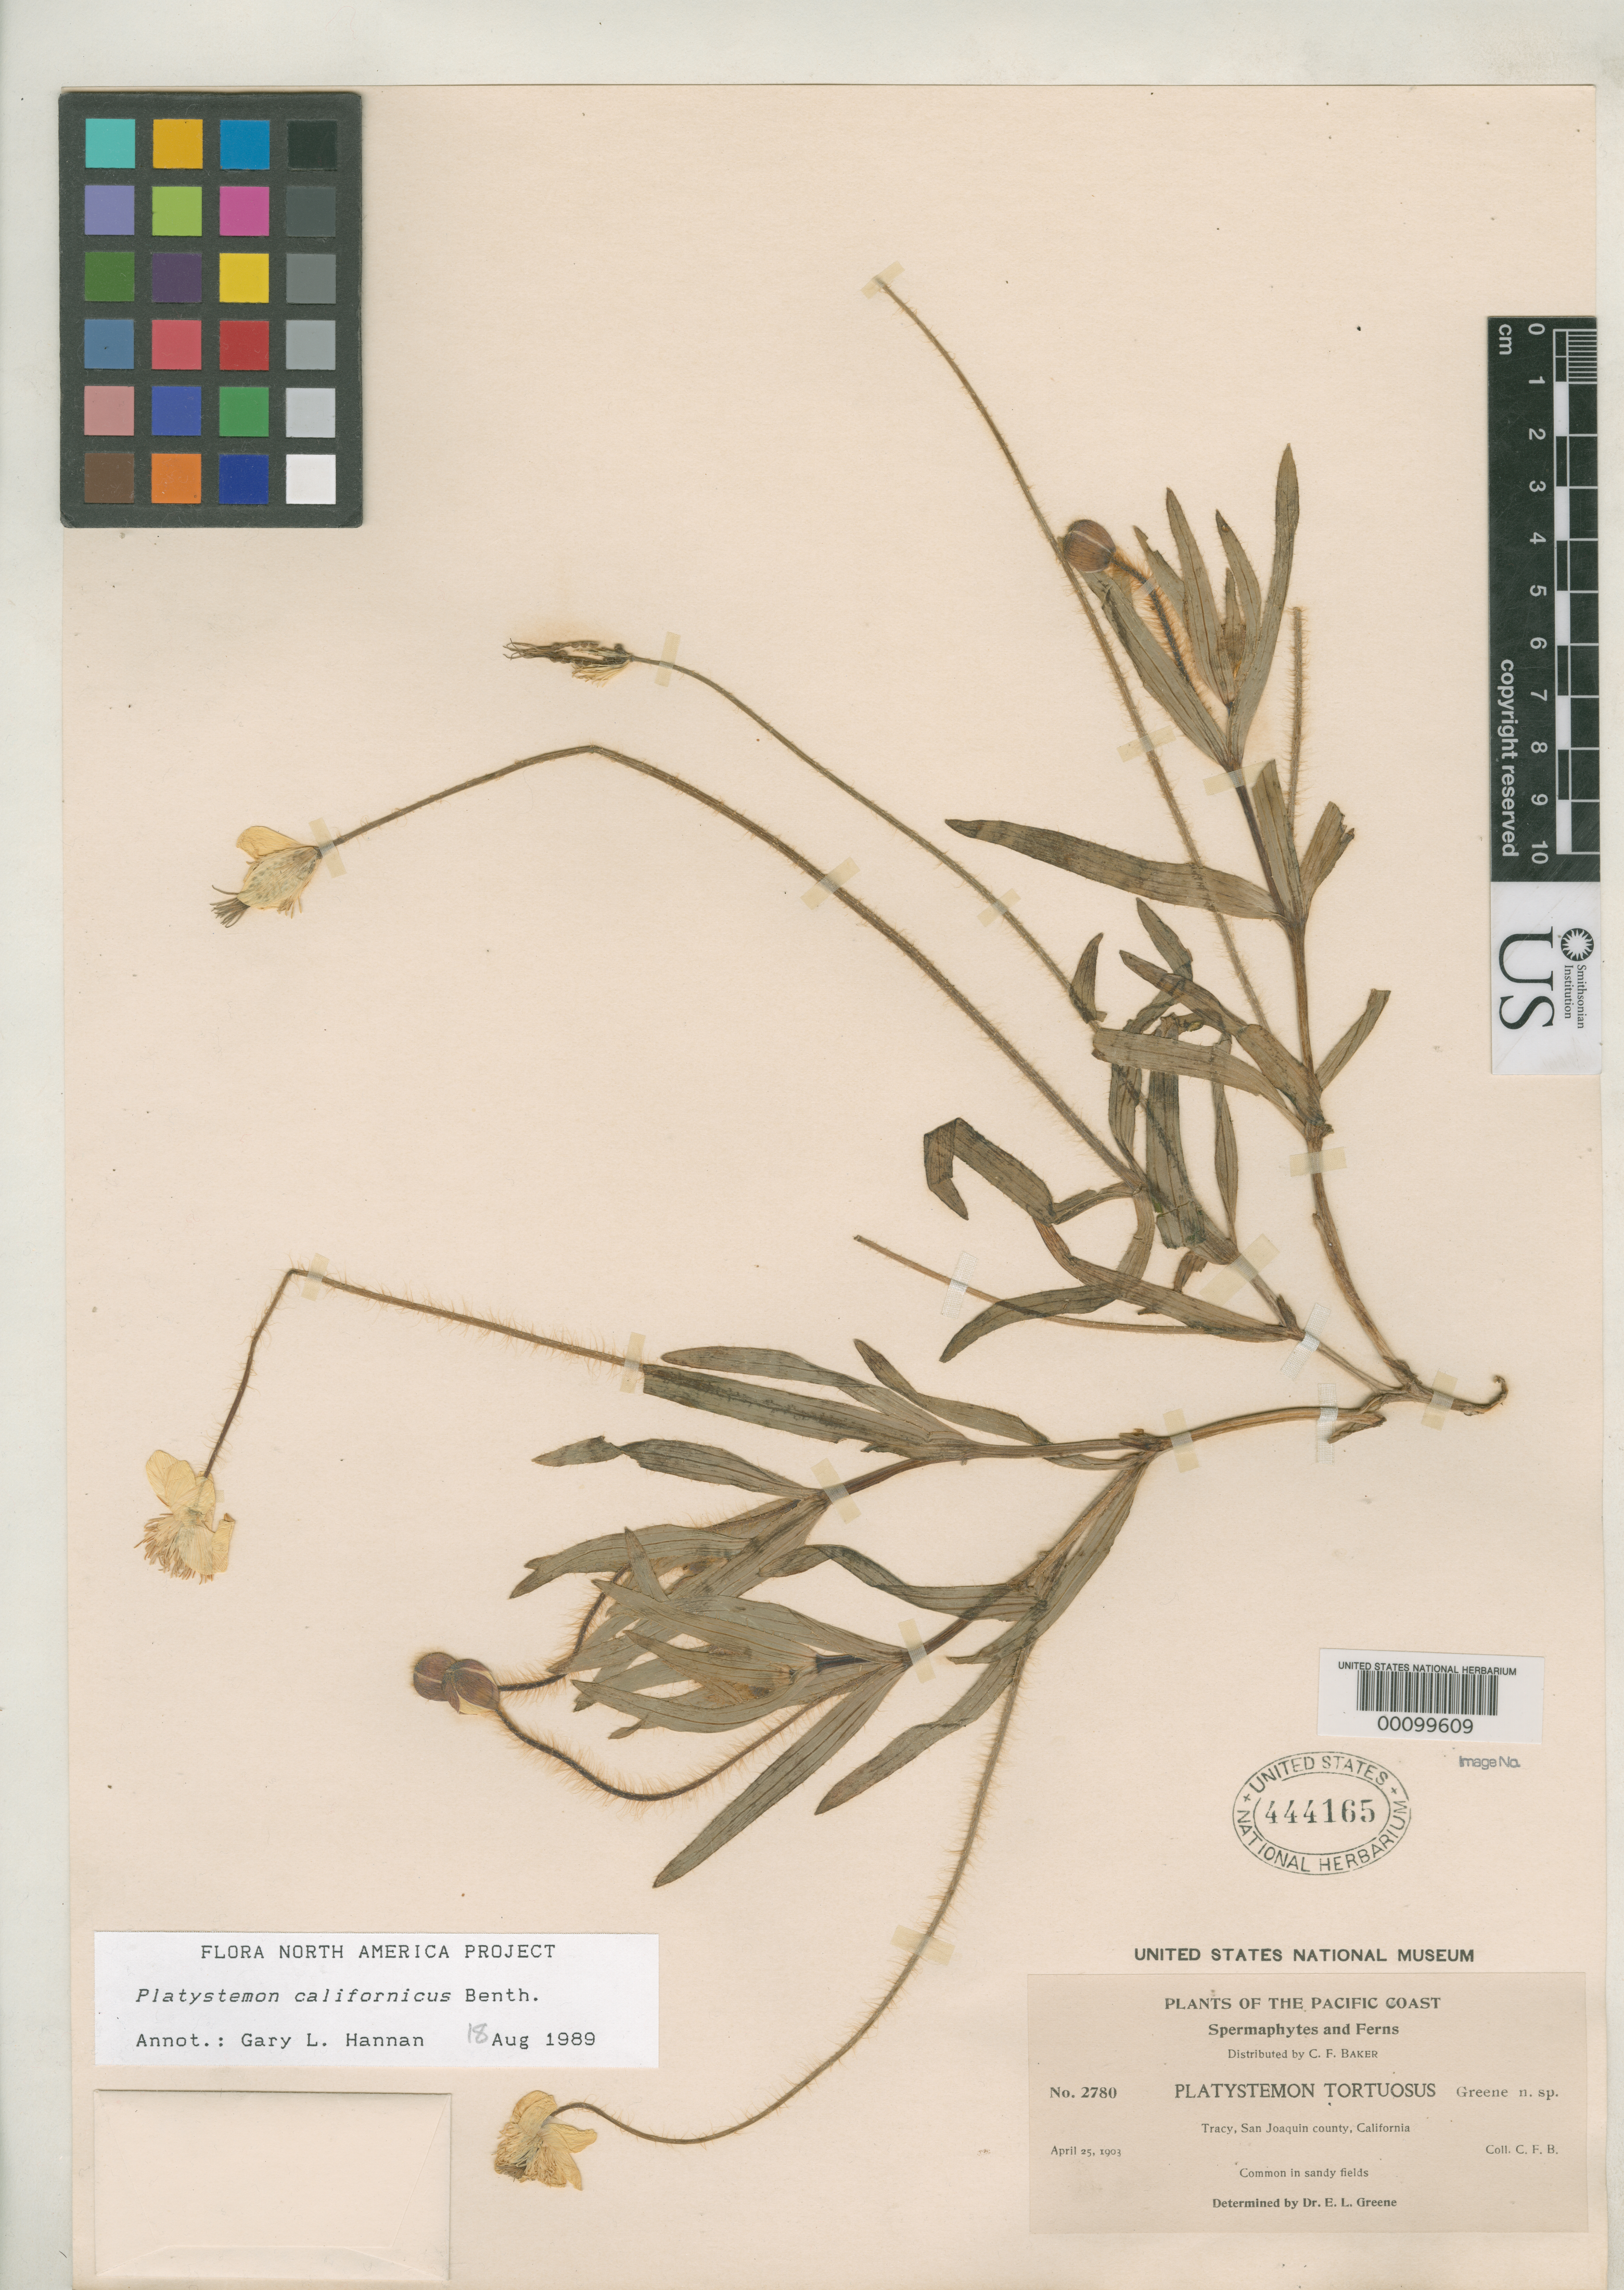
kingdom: Plantae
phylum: Tracheophyta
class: Magnoliopsida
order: Ranunculales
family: Papaveraceae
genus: Platystemon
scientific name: Platystemon tortuosus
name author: Greene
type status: Isotype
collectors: C. F. Baker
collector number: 2780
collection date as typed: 25 Apr 1903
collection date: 1903-04-25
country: United States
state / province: California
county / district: Contra Costa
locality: Tracy.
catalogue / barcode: US 444165